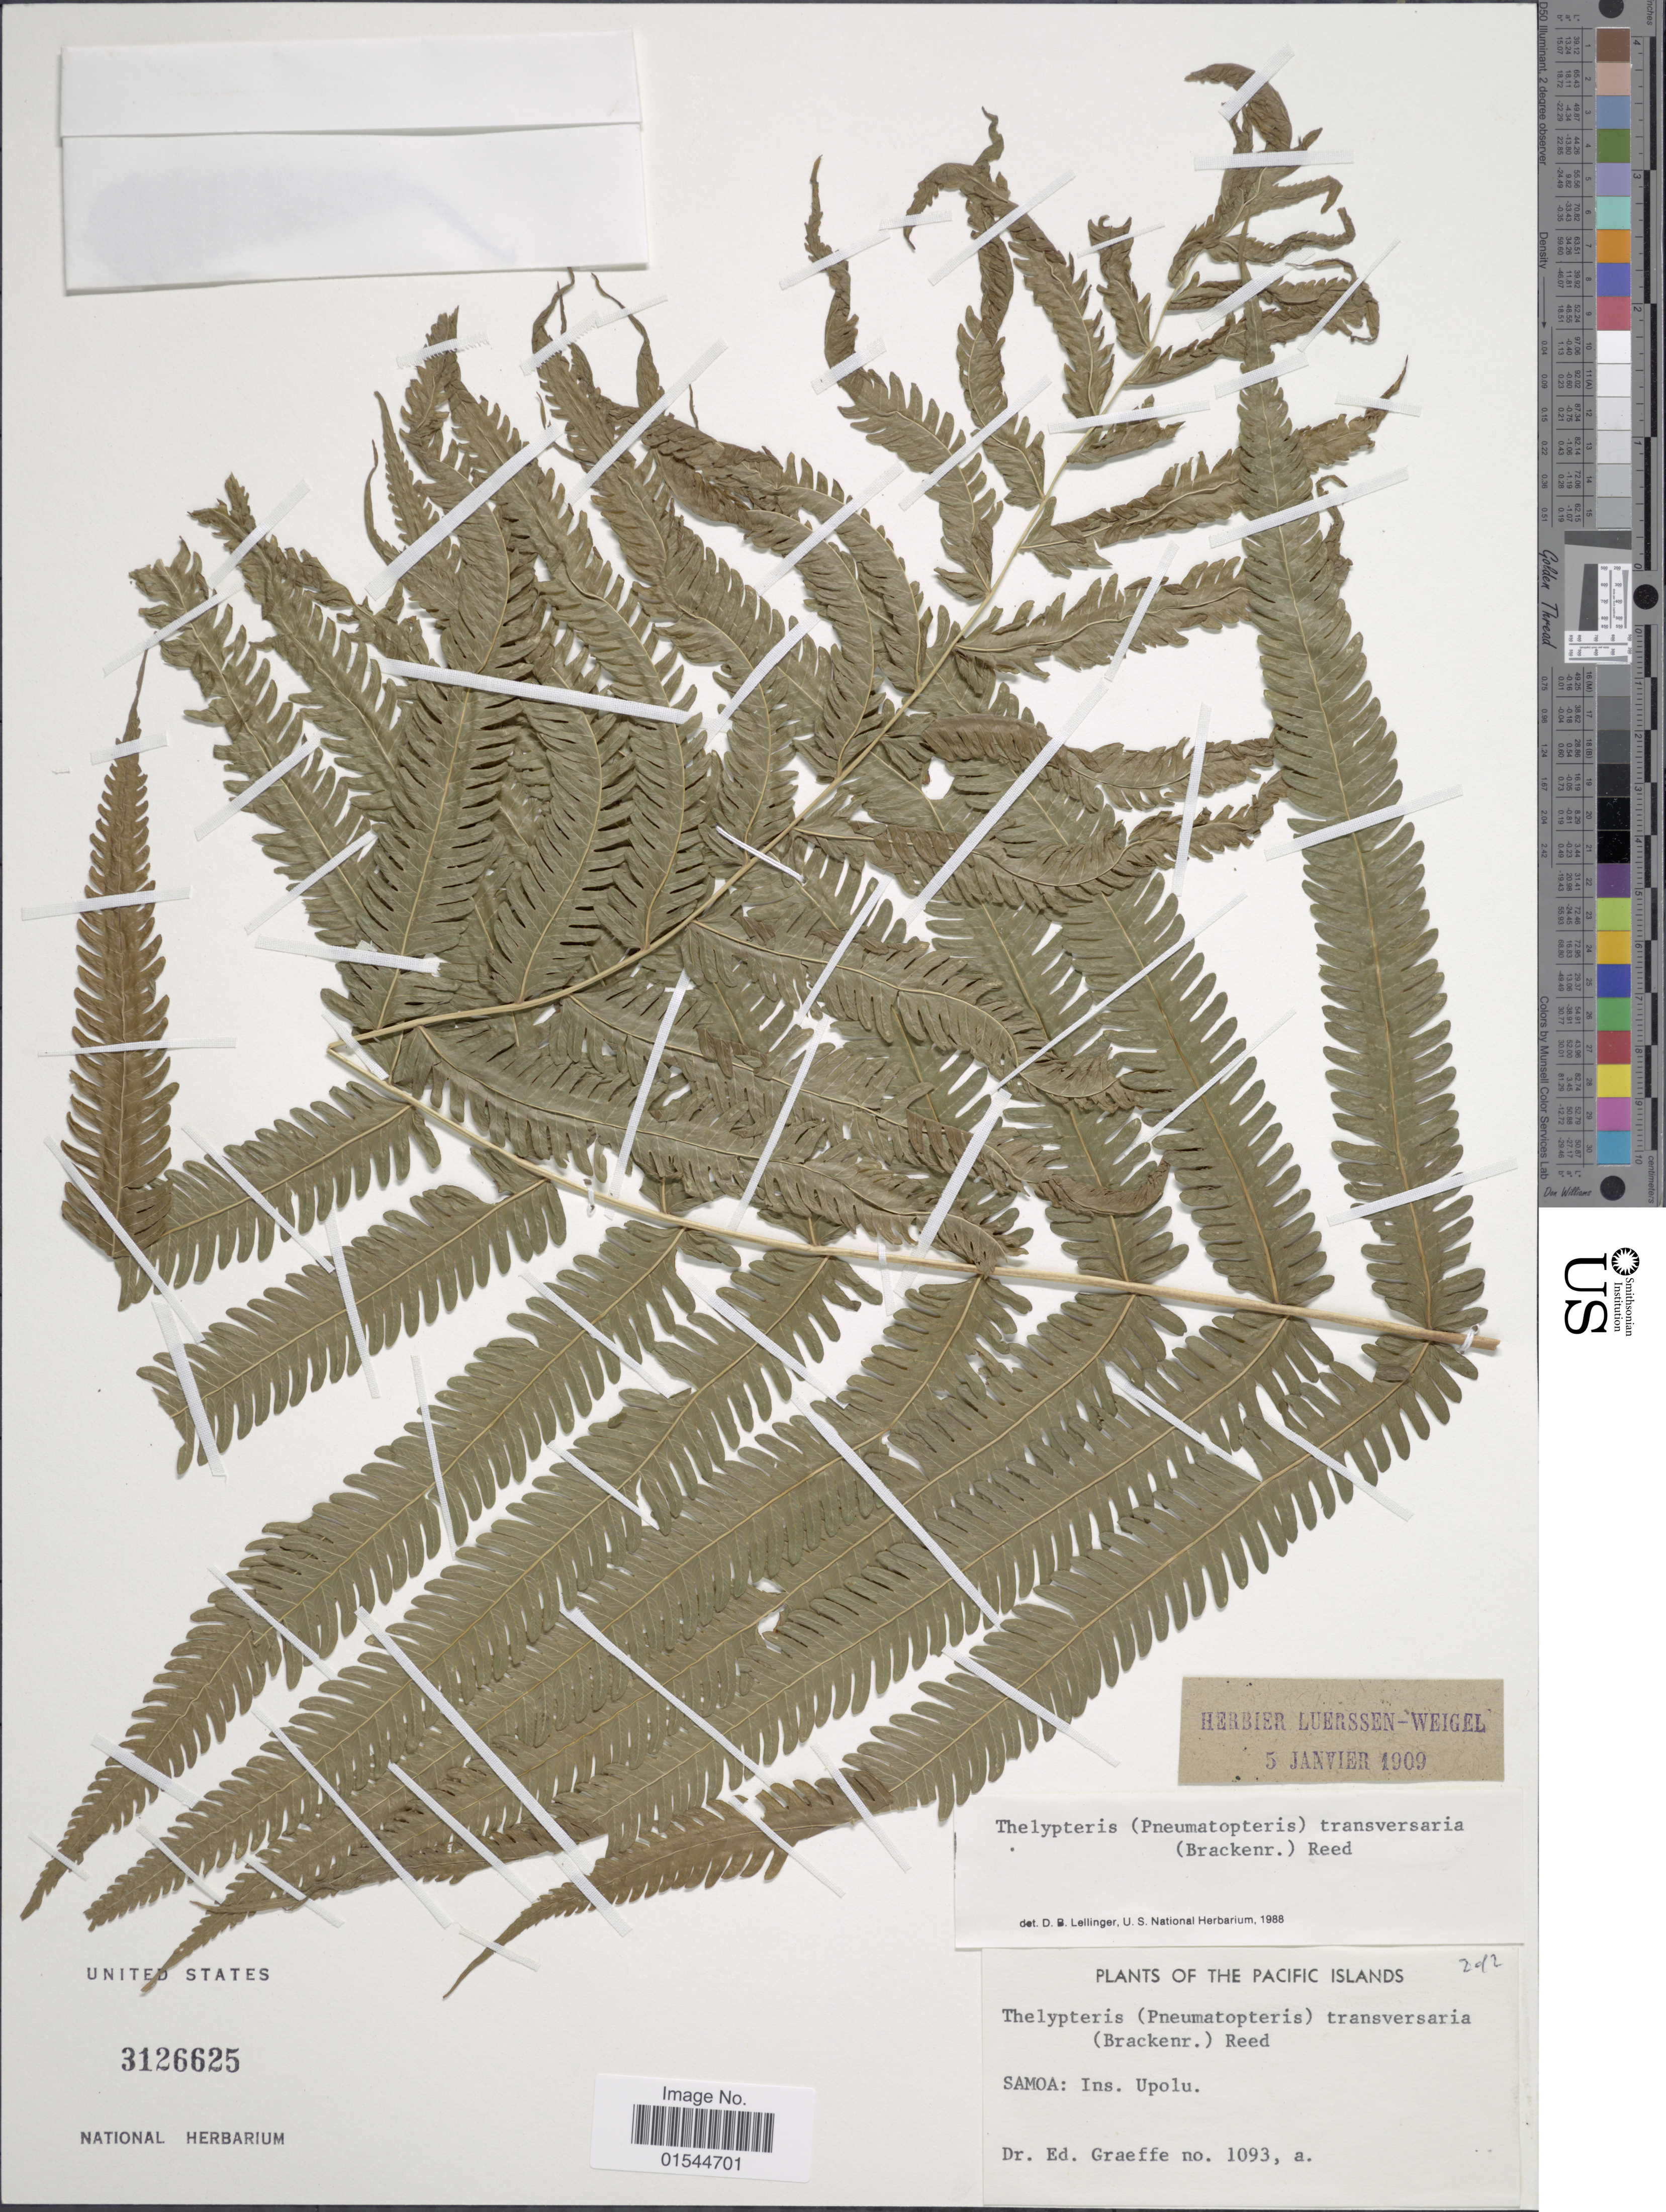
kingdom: Plantae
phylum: Tracheophyta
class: Polypodiopsida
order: Polypodiales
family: Thelypteridaceae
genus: Pneumatopteris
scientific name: Pneumatopteris transversaria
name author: (Brack.) Holttum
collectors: E. Graeffe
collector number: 1093a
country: Samoa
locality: Pacific Islands, Samoa: Ins. Upolu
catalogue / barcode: US 3126625